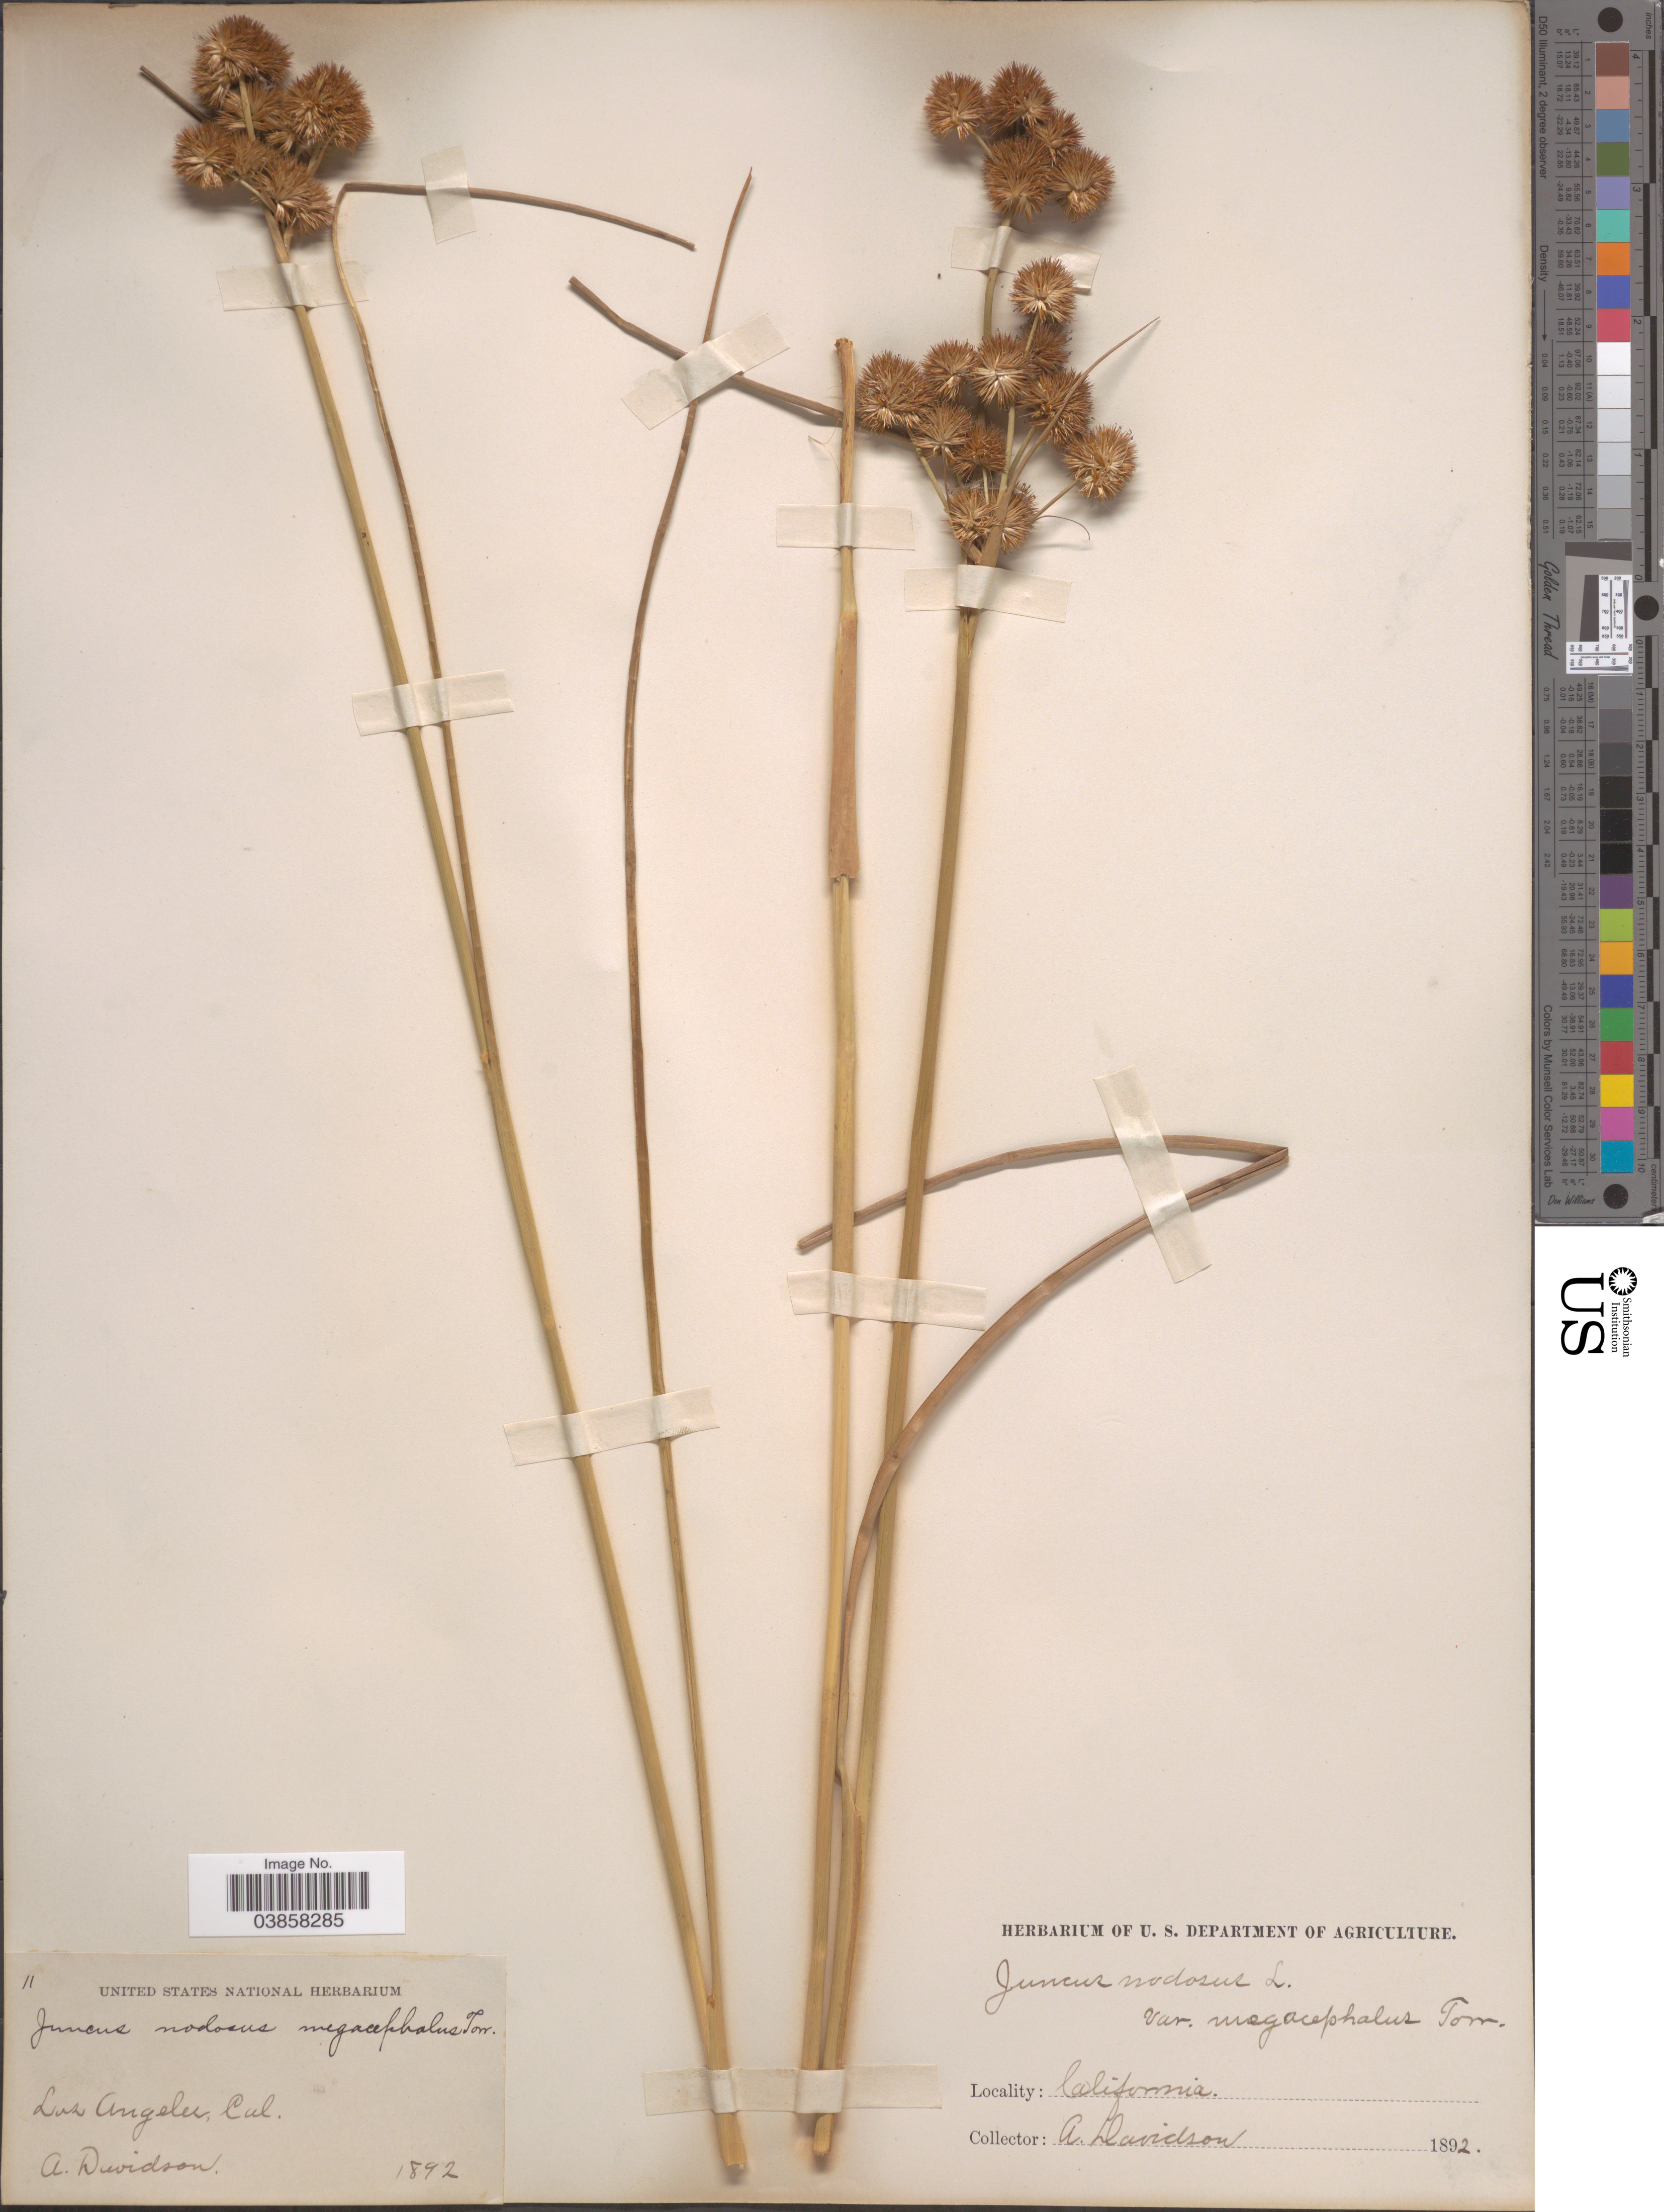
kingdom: Plantae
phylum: Tracheophyta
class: Liliopsida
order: Poales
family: Juncaceae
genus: Juncus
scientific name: Juncus torreyi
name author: Coville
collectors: A. Davidson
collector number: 11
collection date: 1892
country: United States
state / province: California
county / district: Los Angeles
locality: Los Angeles.